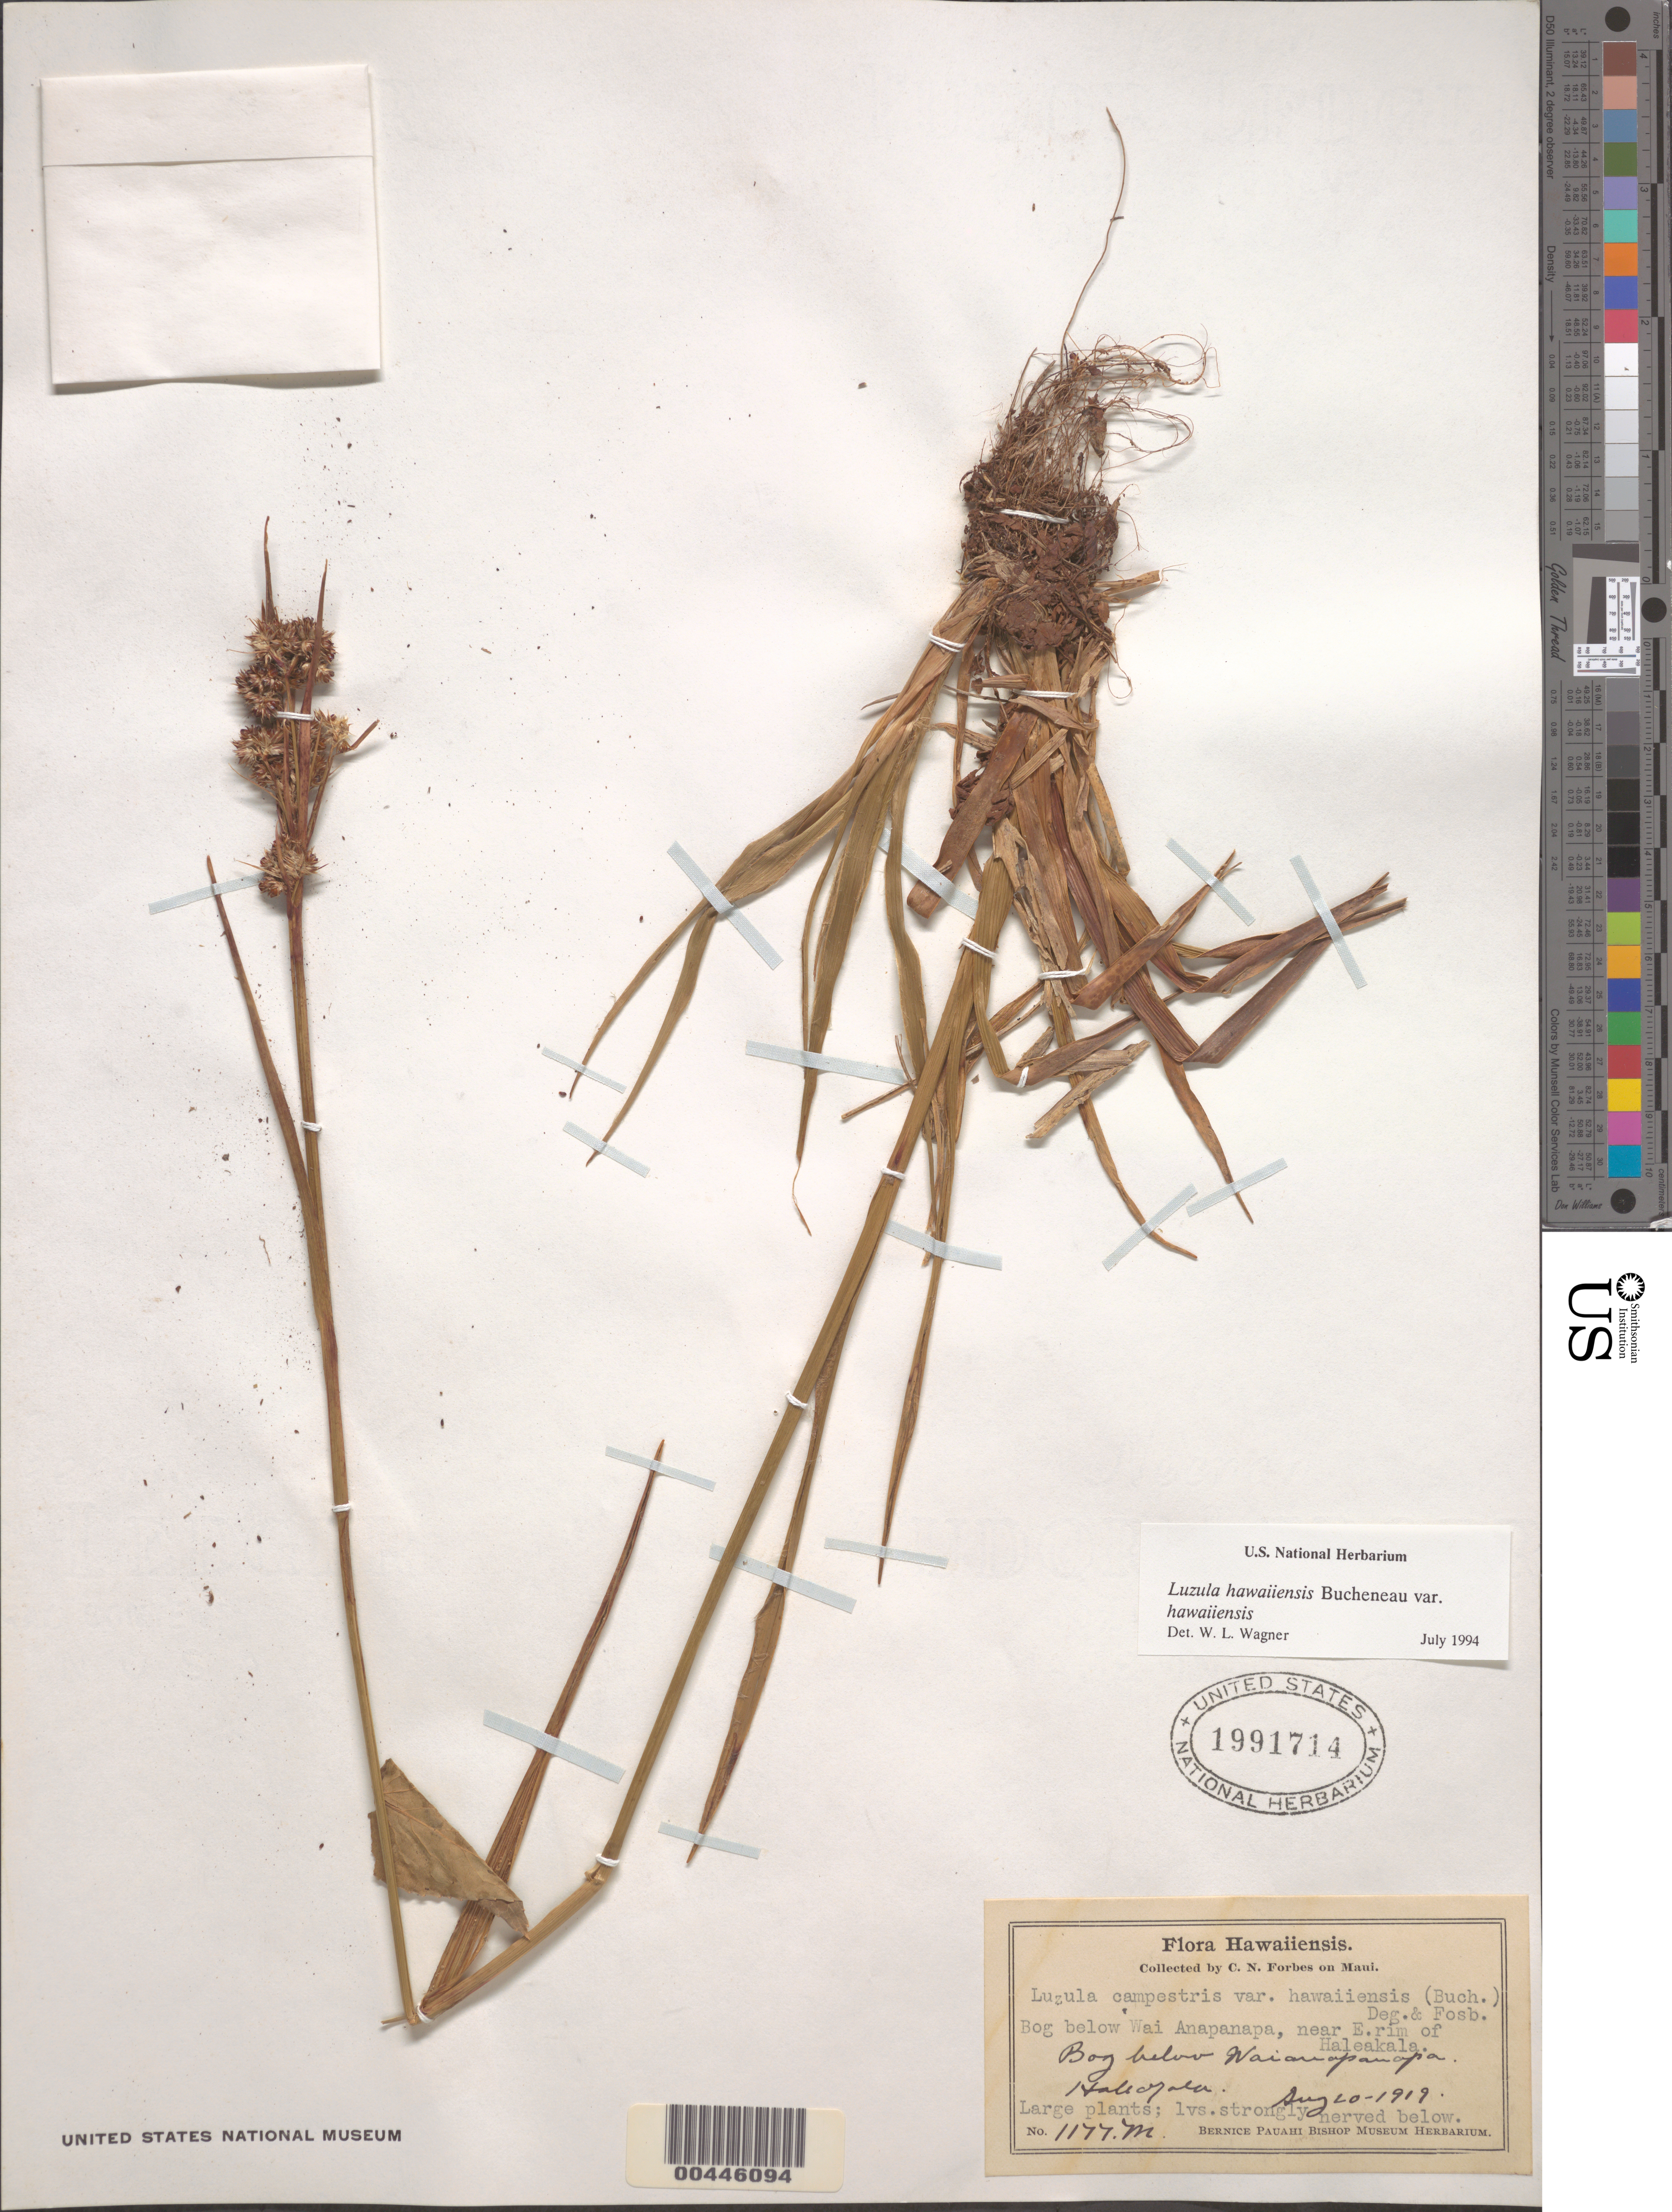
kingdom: Plantae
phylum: Tracheophyta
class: Liliopsida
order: Poales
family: Juncaceae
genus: Luzula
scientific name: Luzula hawaiiensis var. hawaiiensis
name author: Buchenau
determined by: Wagner, W. L., (BOT), Smithsonian Institution - National Museum of Natural History (UNITED STATES)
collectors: C. N. Forbes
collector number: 1177.M.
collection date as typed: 20 Aug 1919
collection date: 1919-08-20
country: United States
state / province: Hawaii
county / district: Maui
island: Maui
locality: Bog below Wai Anapanapa, near E rim of Haleakala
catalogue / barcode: US 1991714